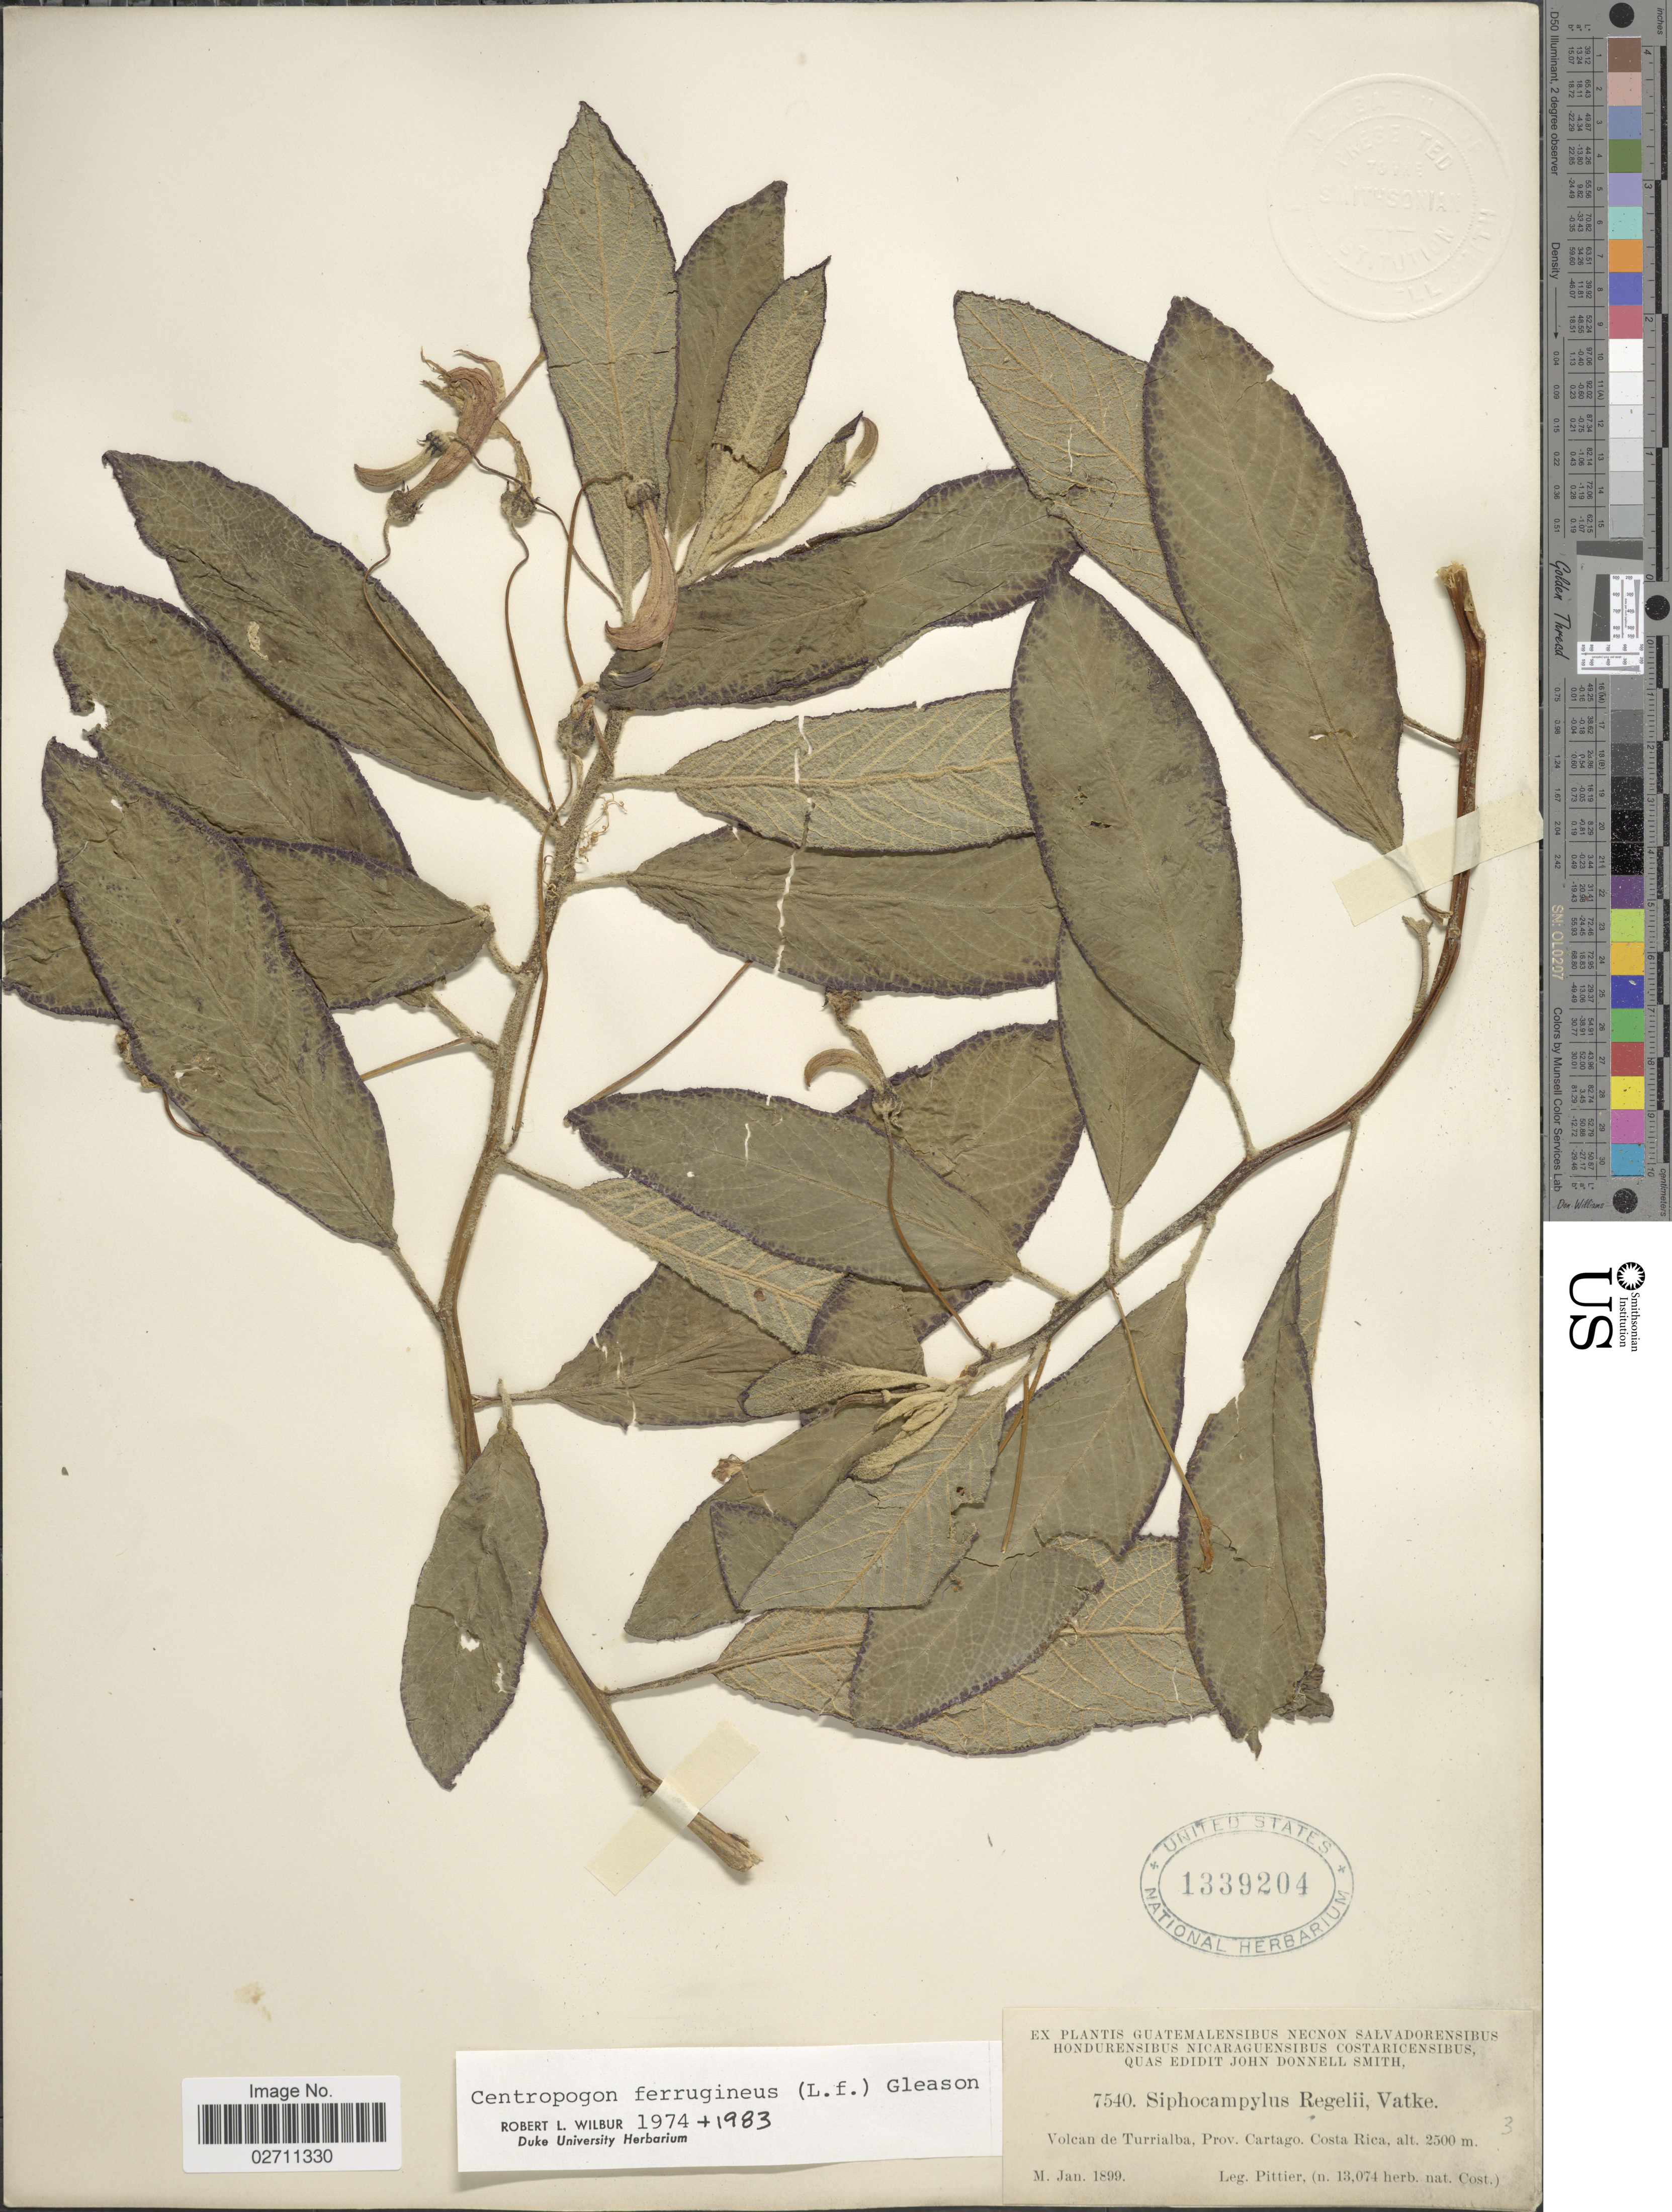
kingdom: Plantae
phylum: Tracheophyta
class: Magnoliopsida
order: Asterales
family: Campanulaceae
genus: Centropogon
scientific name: Centropogon ferrugineus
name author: (L. f.) Gleason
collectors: Pittier, --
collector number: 7540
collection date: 1899-01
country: Costa Rica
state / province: Cartago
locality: Volcan de Turrialba.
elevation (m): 2500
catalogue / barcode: US 1339204